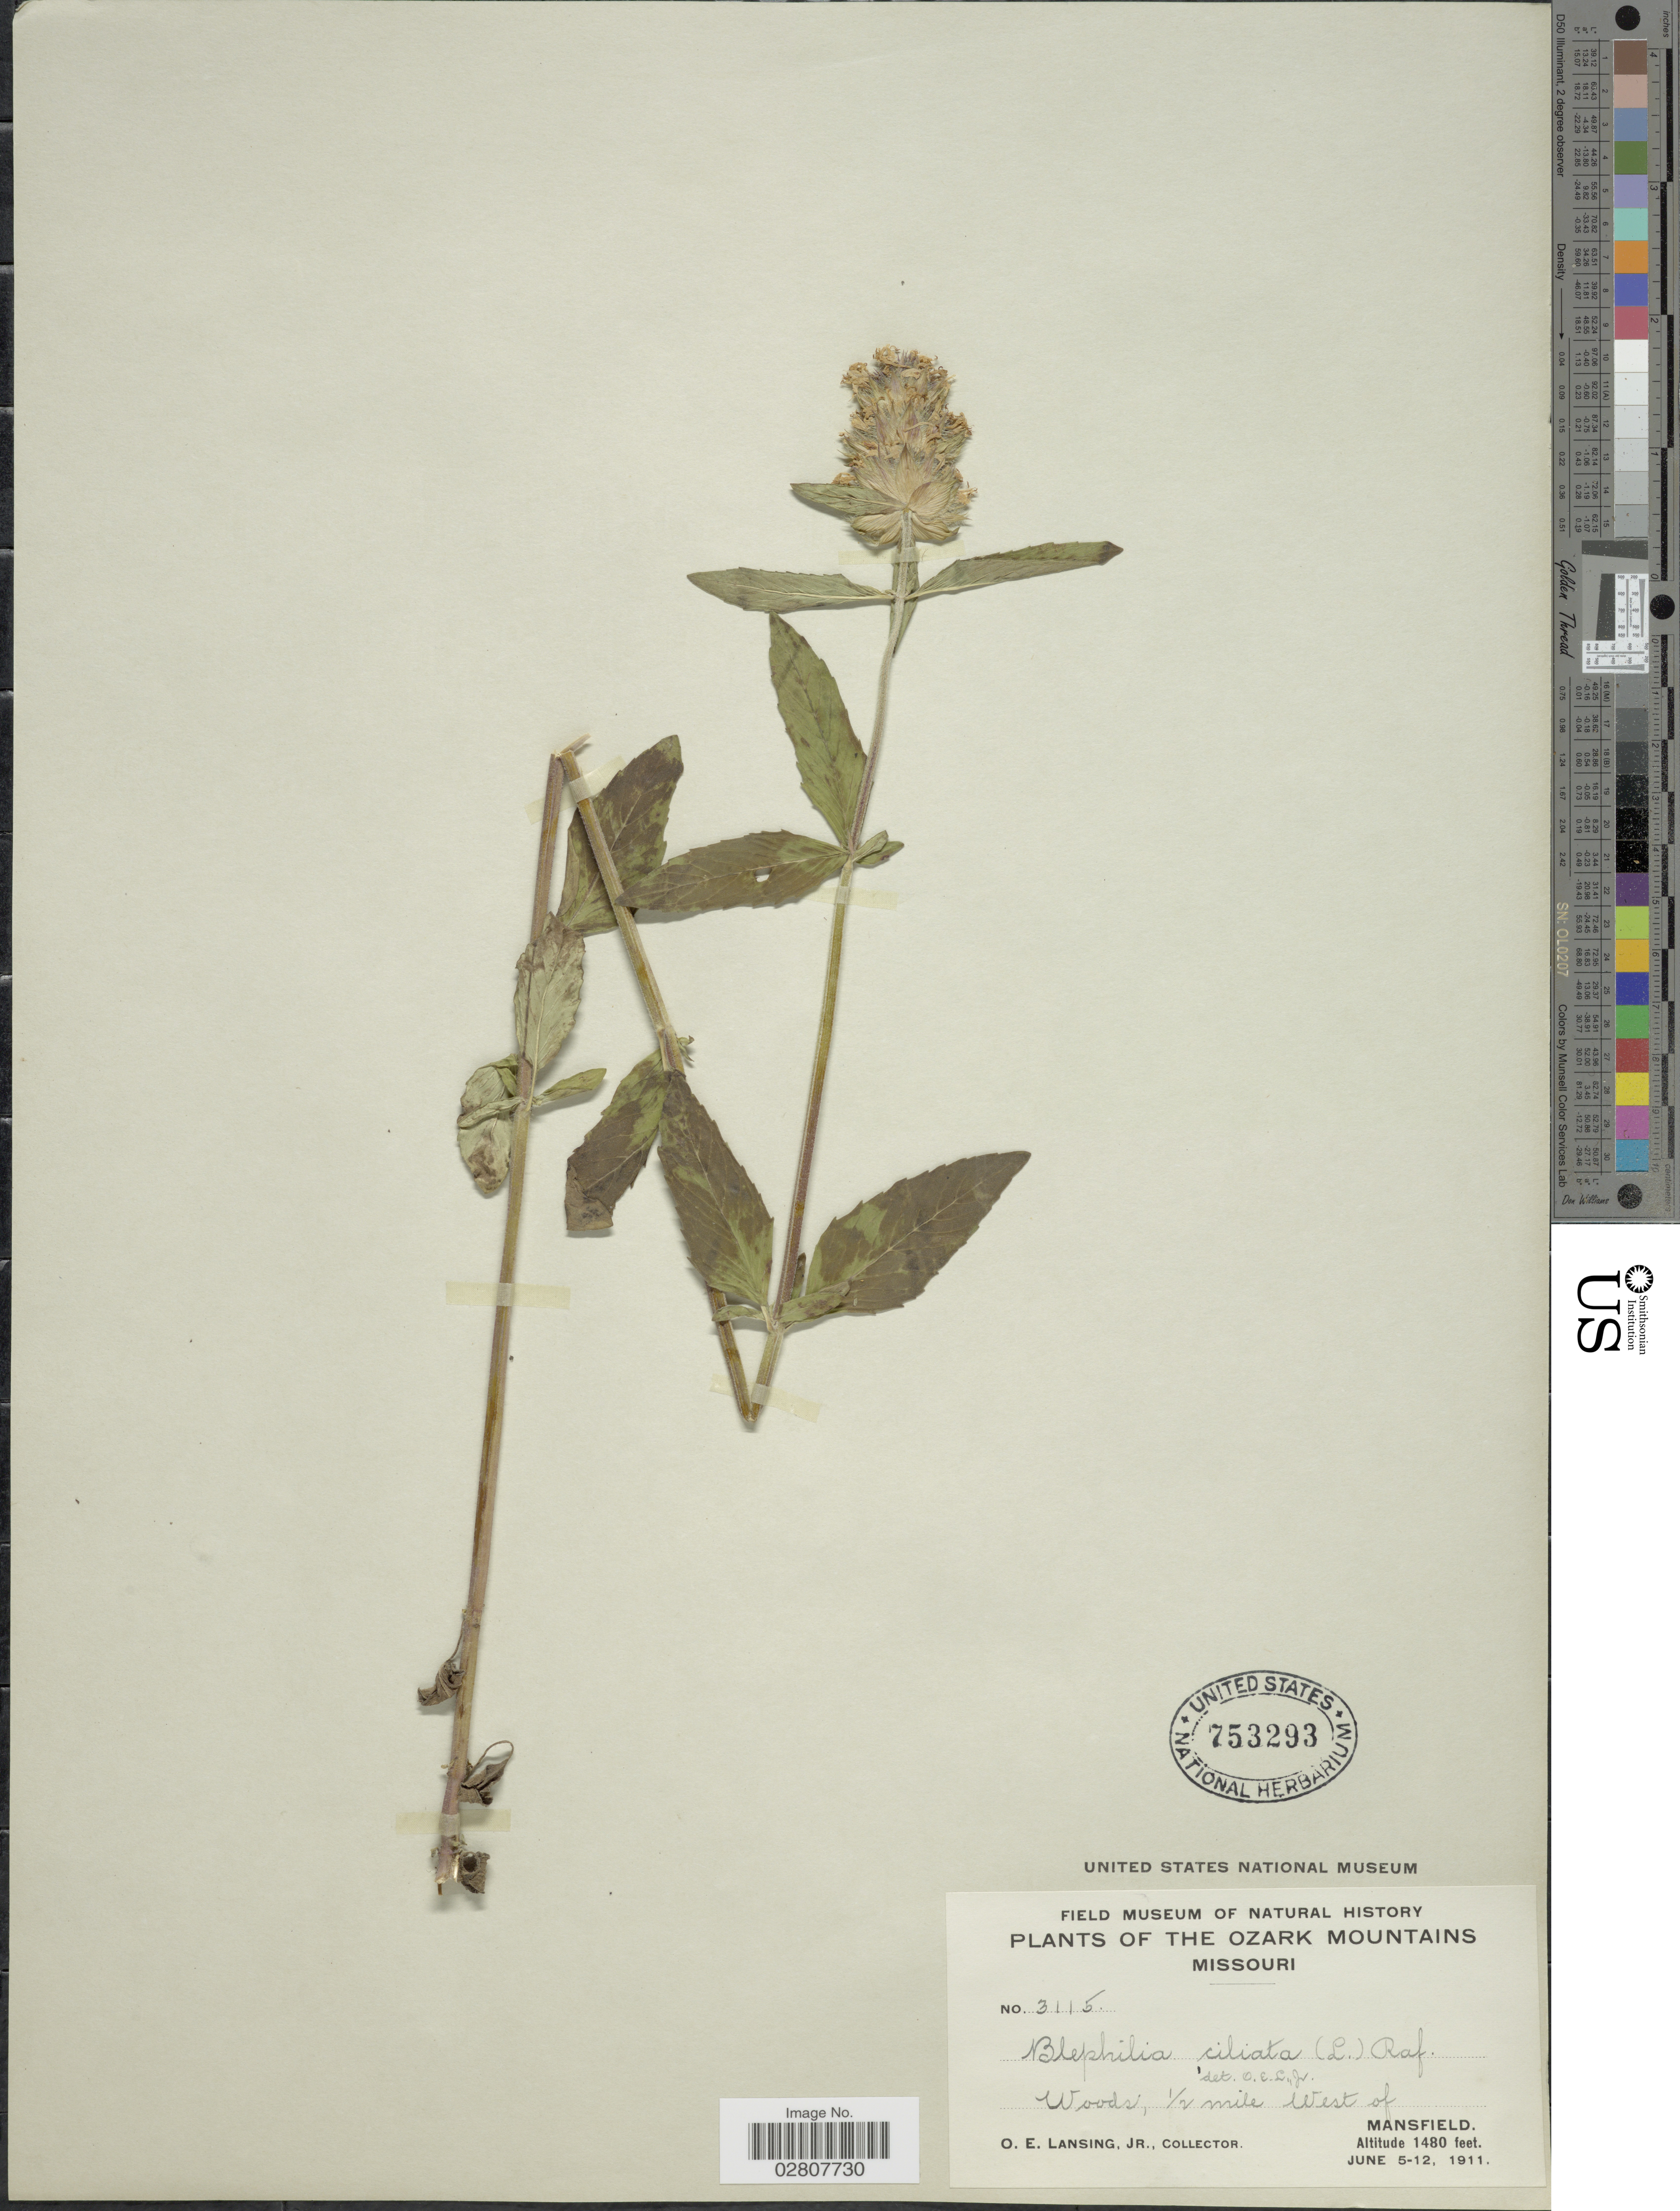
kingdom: Plantae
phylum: Tracheophyta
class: Magnoliopsida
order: Lamiales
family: Lamiaceae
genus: Blephilia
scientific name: Blephilia ciliata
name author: (L.) Raf. ex Benth.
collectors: O. Lansing Jr.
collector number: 3115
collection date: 1911-06-05/1911-06-12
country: United States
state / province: Missouri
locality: The Ozark Mountains. Woods, ½ mile West of Mansfield.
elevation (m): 451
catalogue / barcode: US 753293